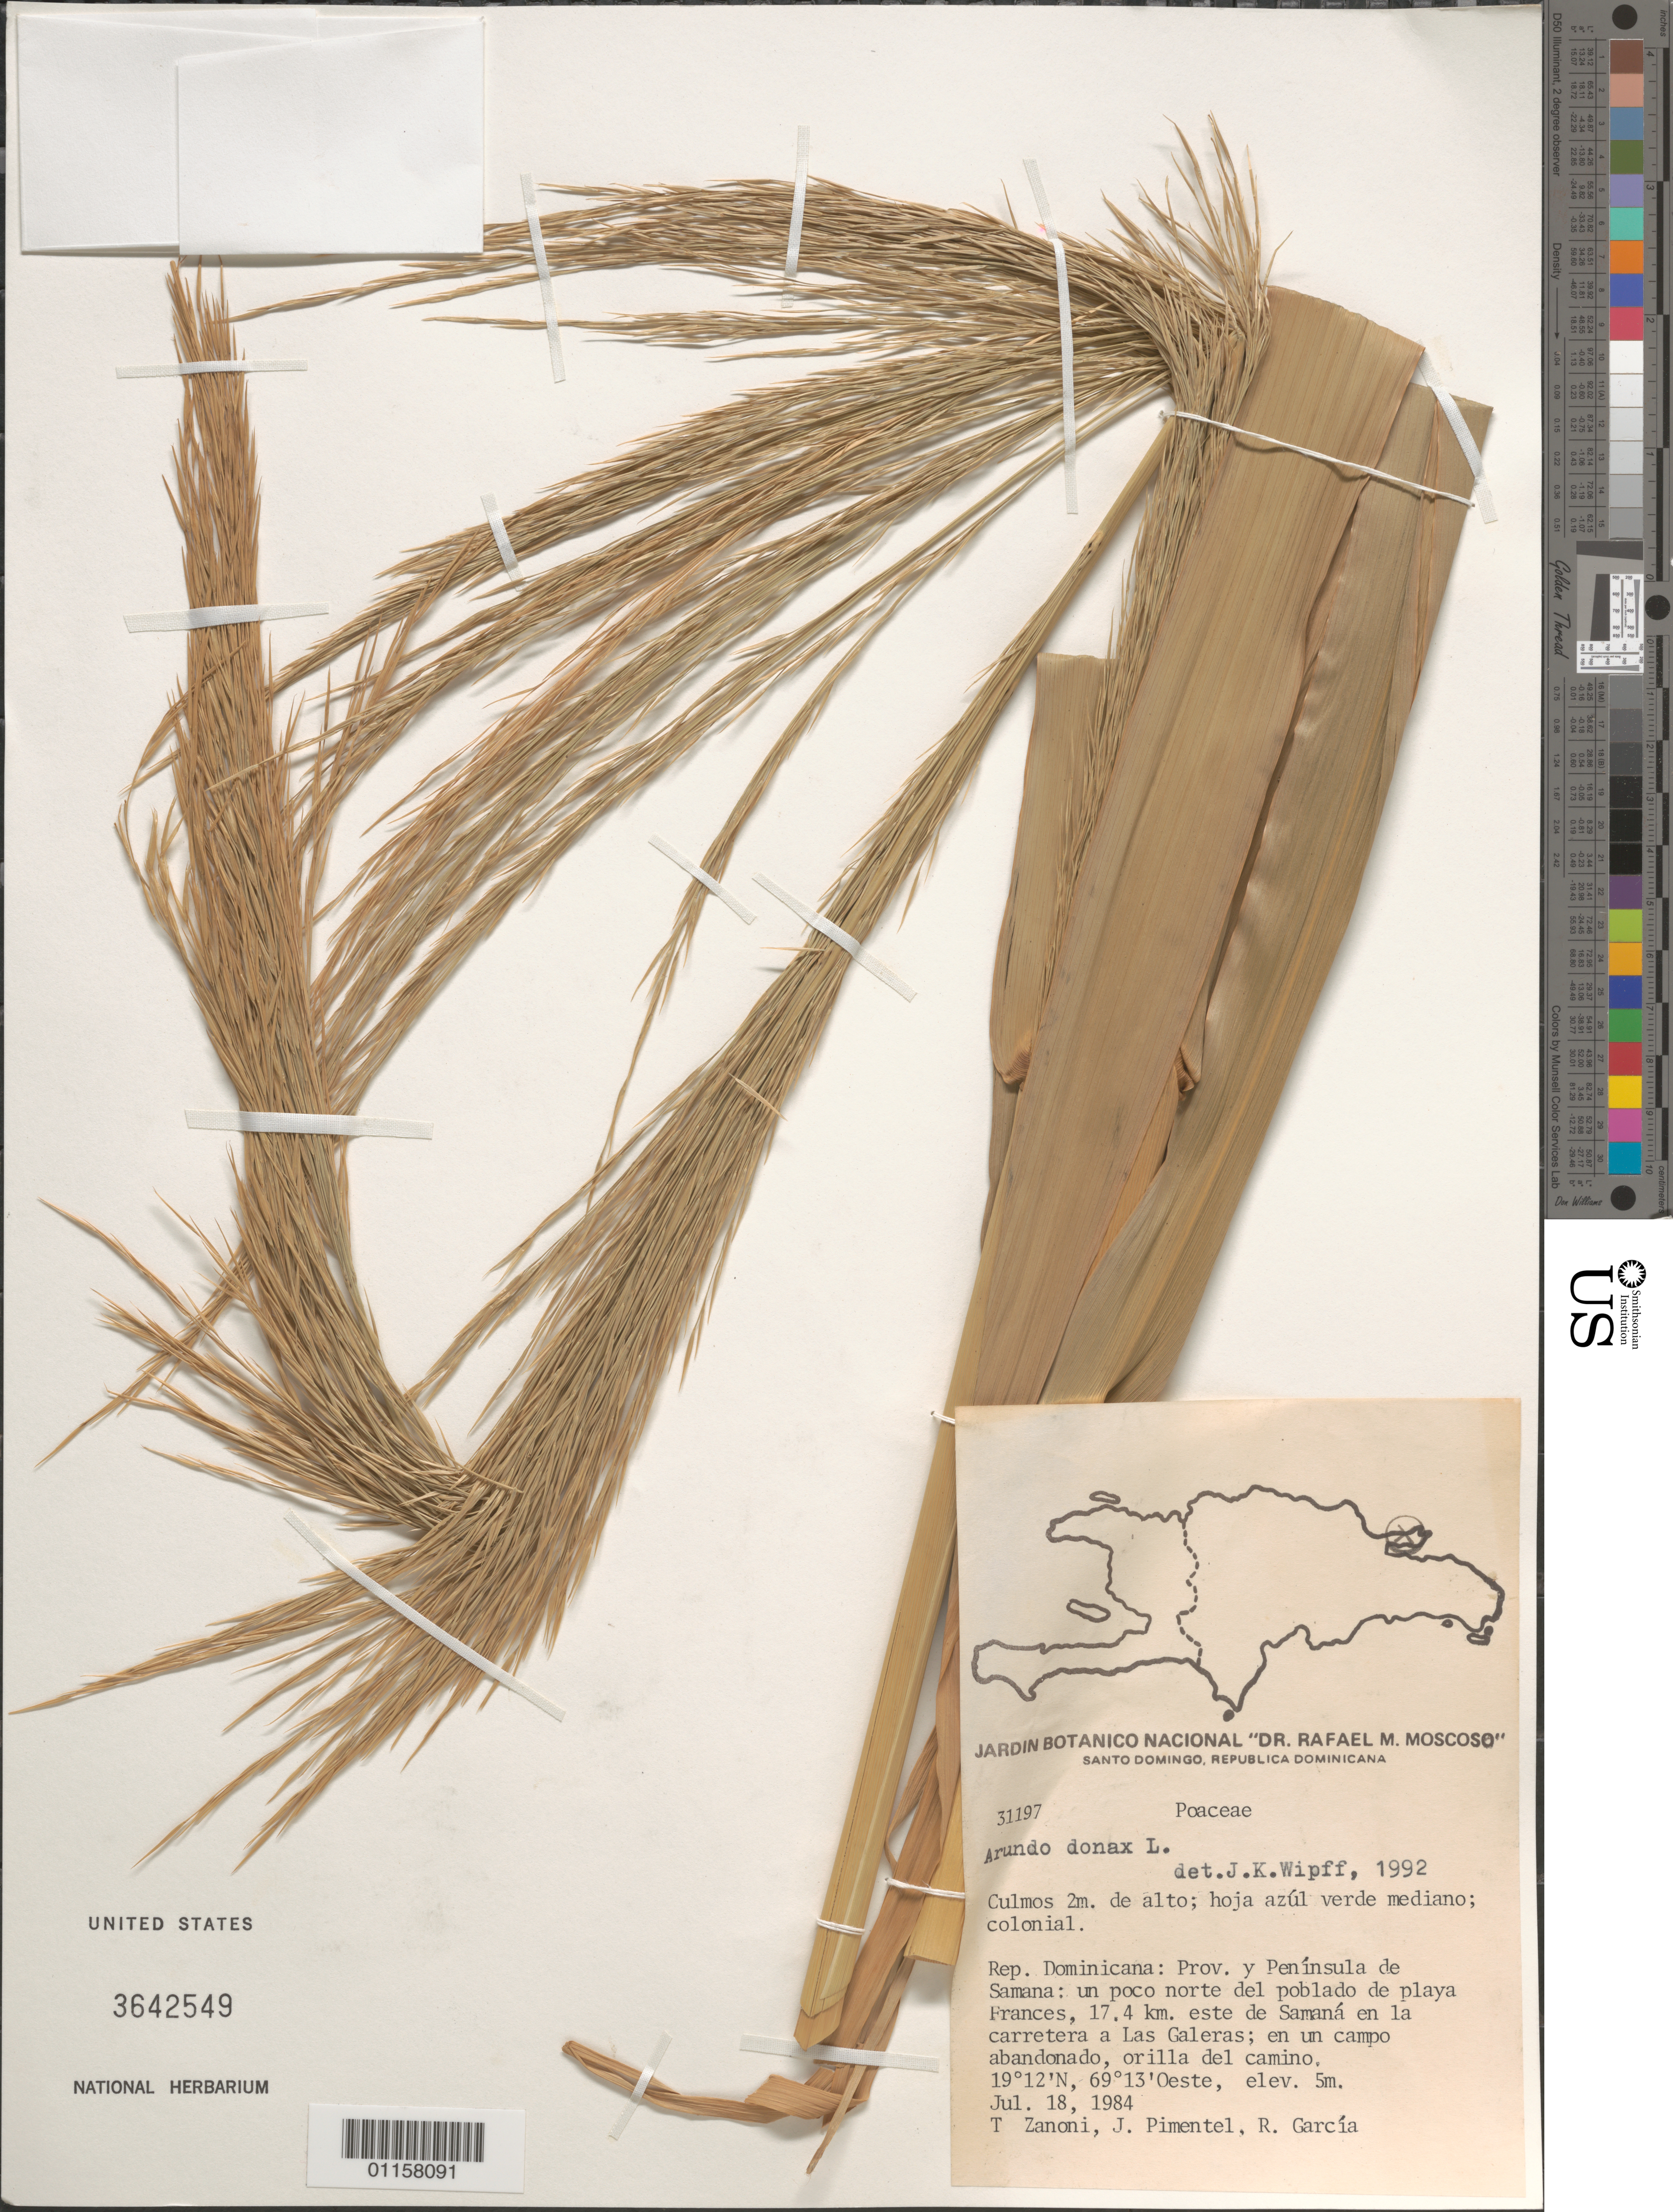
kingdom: Plantae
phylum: Tracheophyta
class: Liliopsida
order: Poales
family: Poaceae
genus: Arundo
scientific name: Arundo donax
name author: L.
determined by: Wipff, J. K.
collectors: T. A. Zanoni, J. Pimentel & R. García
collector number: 311197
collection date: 1984-07-18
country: Dominican Republic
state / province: Samaná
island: Hispaniola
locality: Península y Prov. Samaná; un poco norte del poblado de playa Frances, 17.4 km este de Samaná en la carretera a Las Galeras.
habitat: En un campo abandonado, orilla del camino.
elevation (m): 5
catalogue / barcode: US 3642549